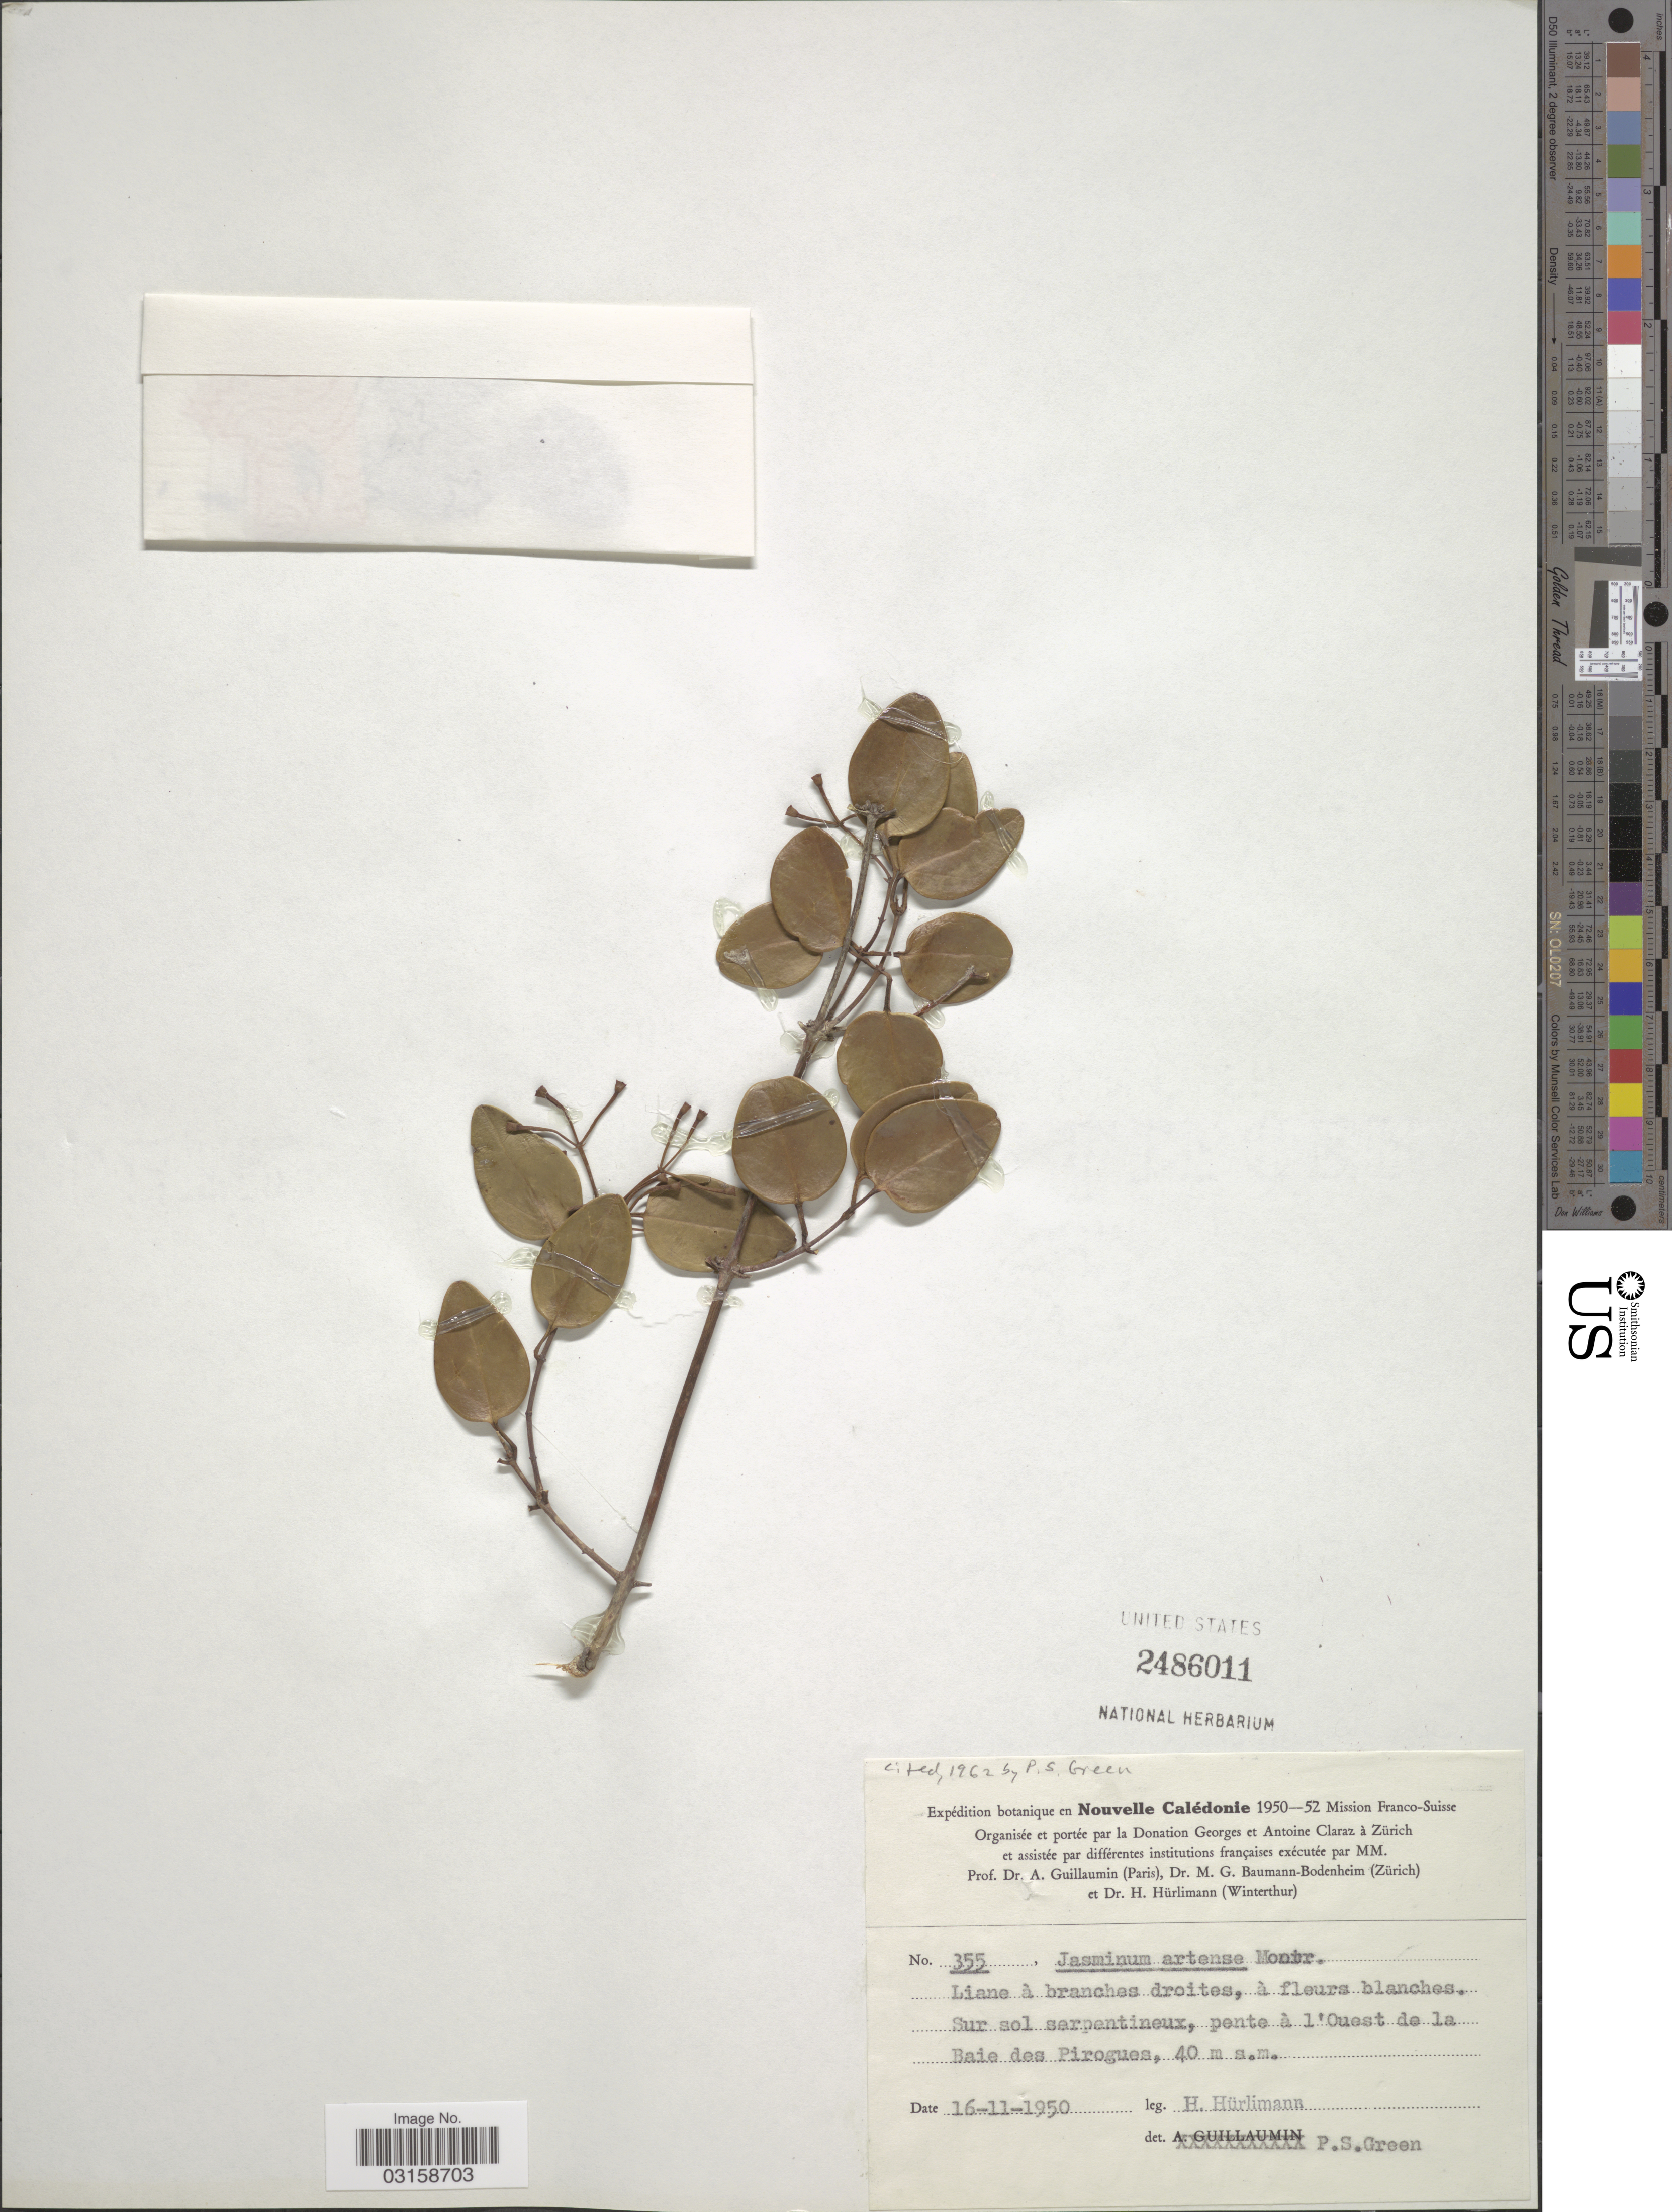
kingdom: Plantae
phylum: Tracheophyta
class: Magnoliopsida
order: Lamiales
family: Oleaceae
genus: Jasminum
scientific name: Jasminum artense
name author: Montrouz.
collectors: H. Hürlimann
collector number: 355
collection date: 1950-11-16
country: New Caledonia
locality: Nouvelle Calédonie. Pente à l'Ouest de la Baie des Pirogues.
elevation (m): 40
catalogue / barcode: US 2486011